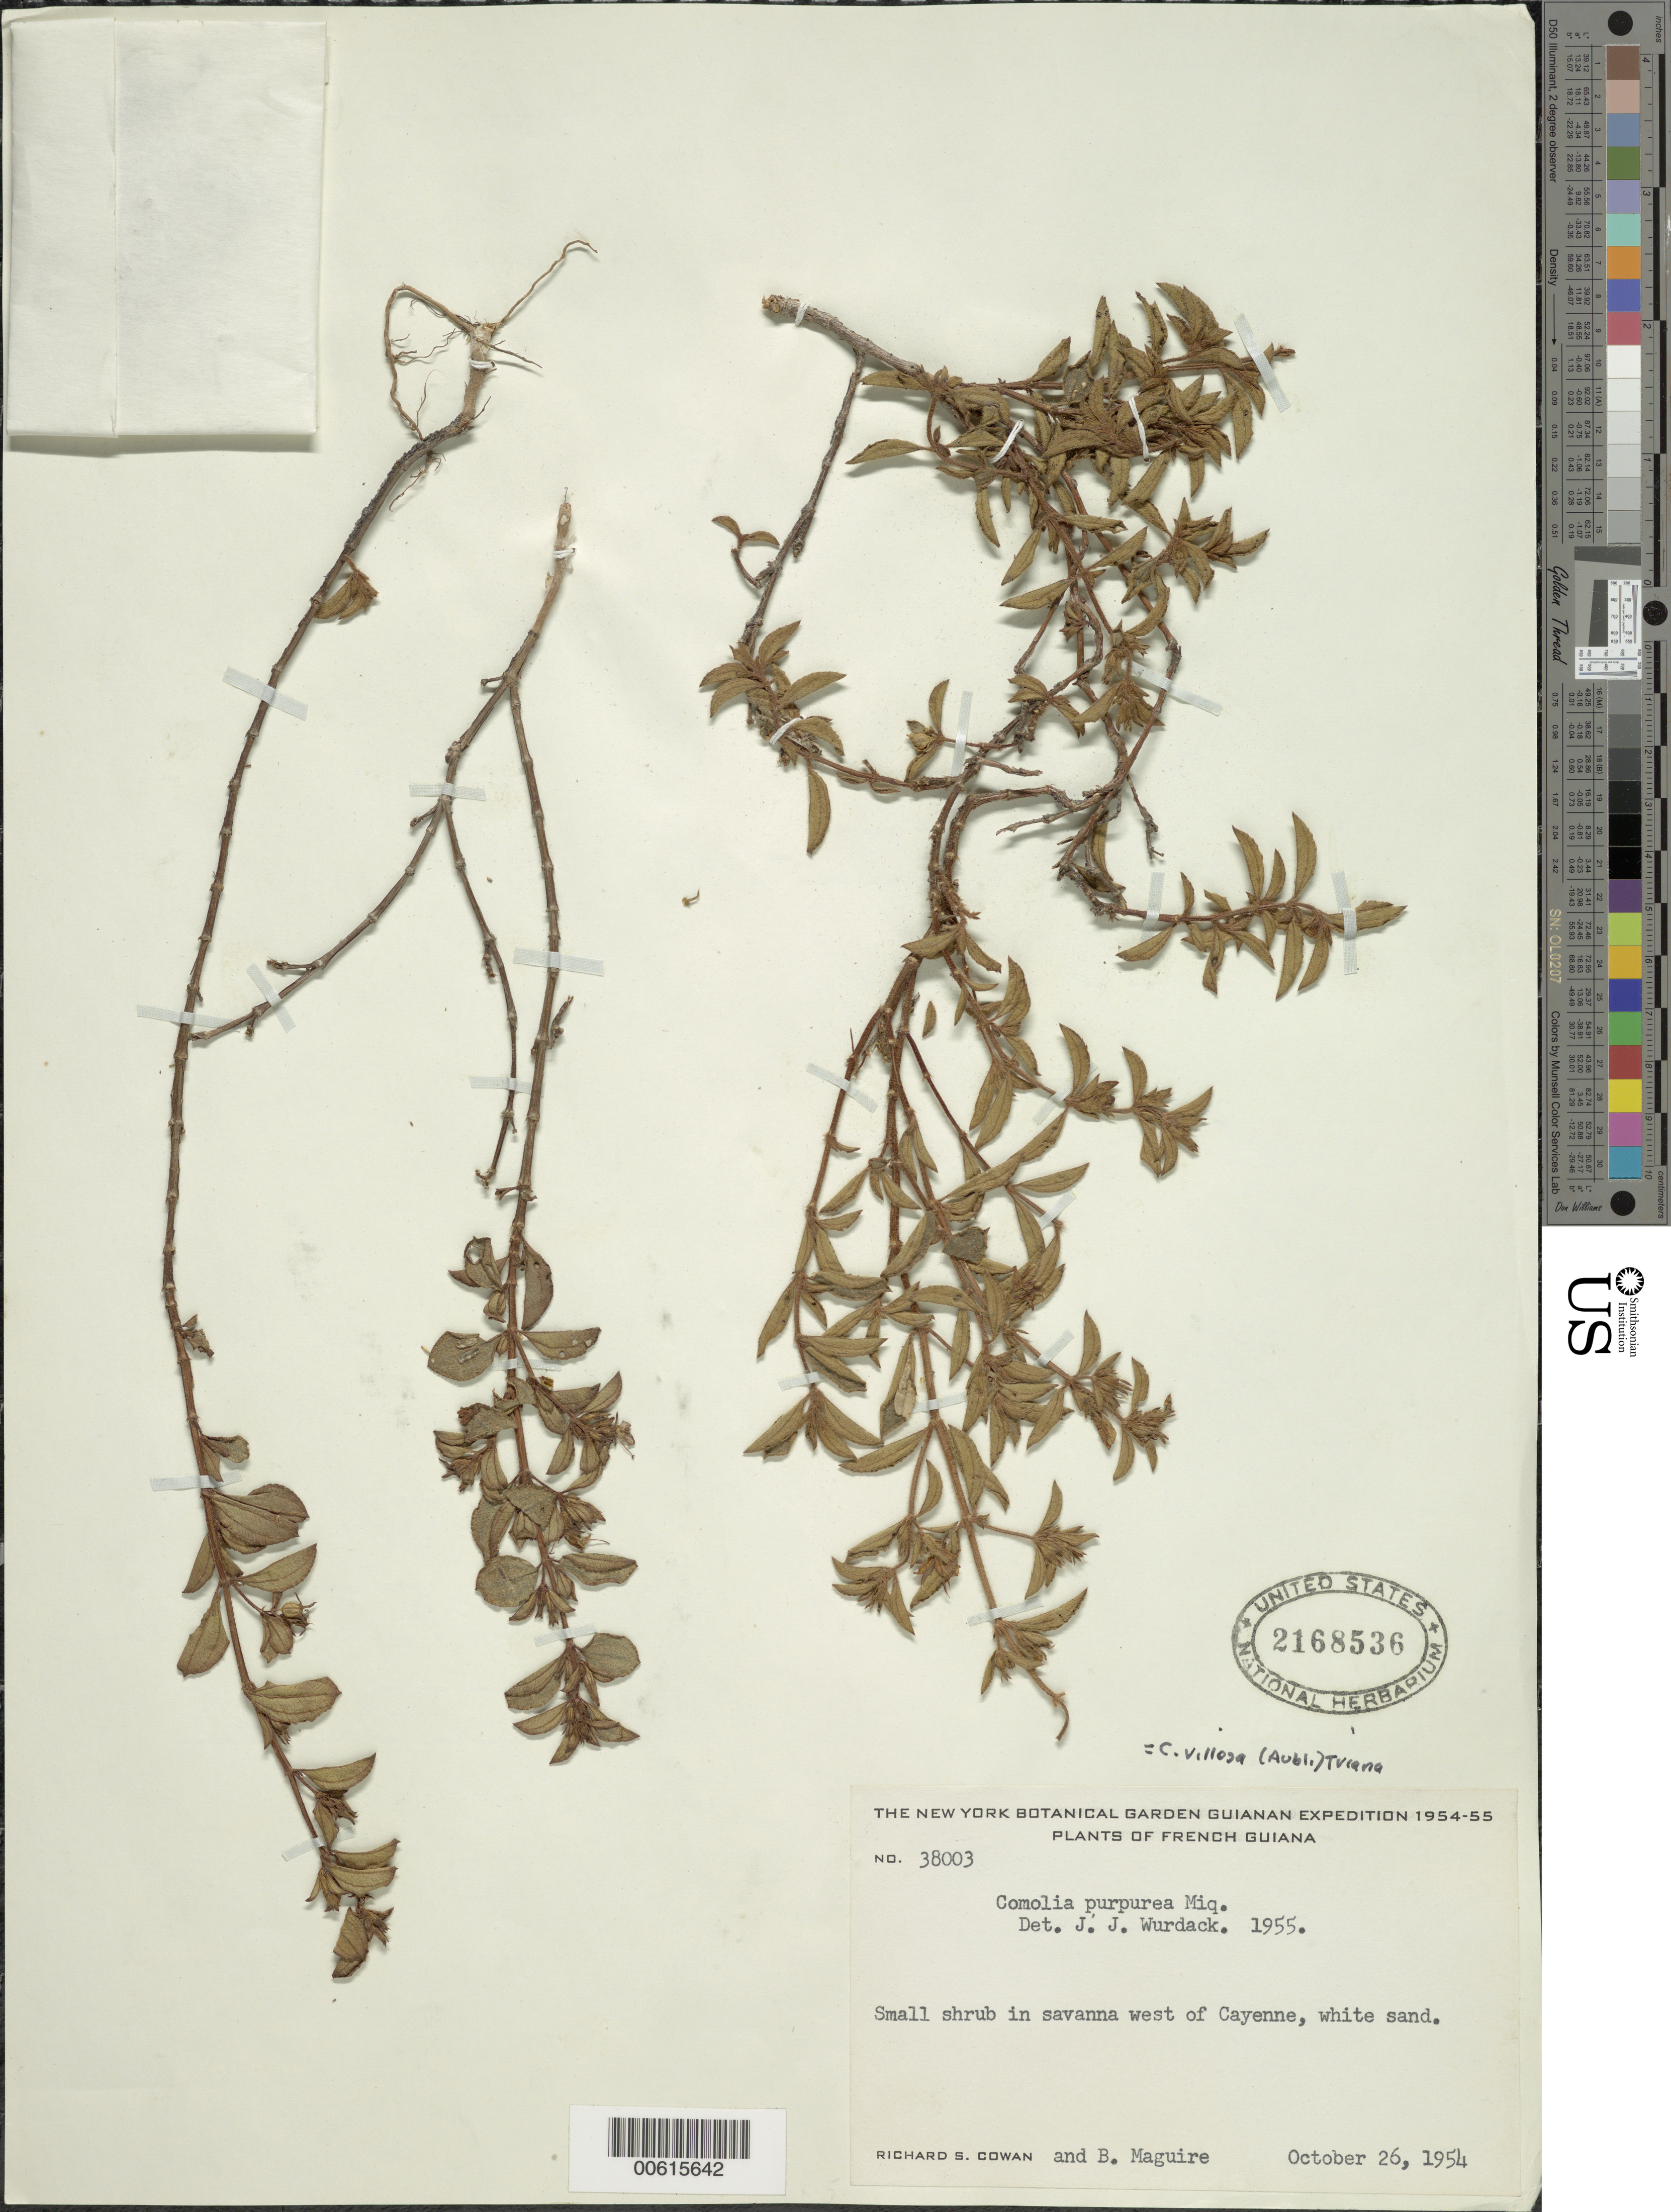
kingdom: Plantae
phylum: Tracheophyta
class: Magnoliopsida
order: Myrtales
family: Melastomataceae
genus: Comolia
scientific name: Comolia villosa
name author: (Aubl.) Triana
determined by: Nunes da Silva, Diego, (RB), Jardim Botanico do Rio de Janeiro - Herbario (BRAZIL)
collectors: R. S. Cowan & B. Maguire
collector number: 38003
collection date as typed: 26-Oct-54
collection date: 1954-10-26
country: French Guiana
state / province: Cayenne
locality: Cayenne, Savannas W of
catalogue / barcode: US 2168536